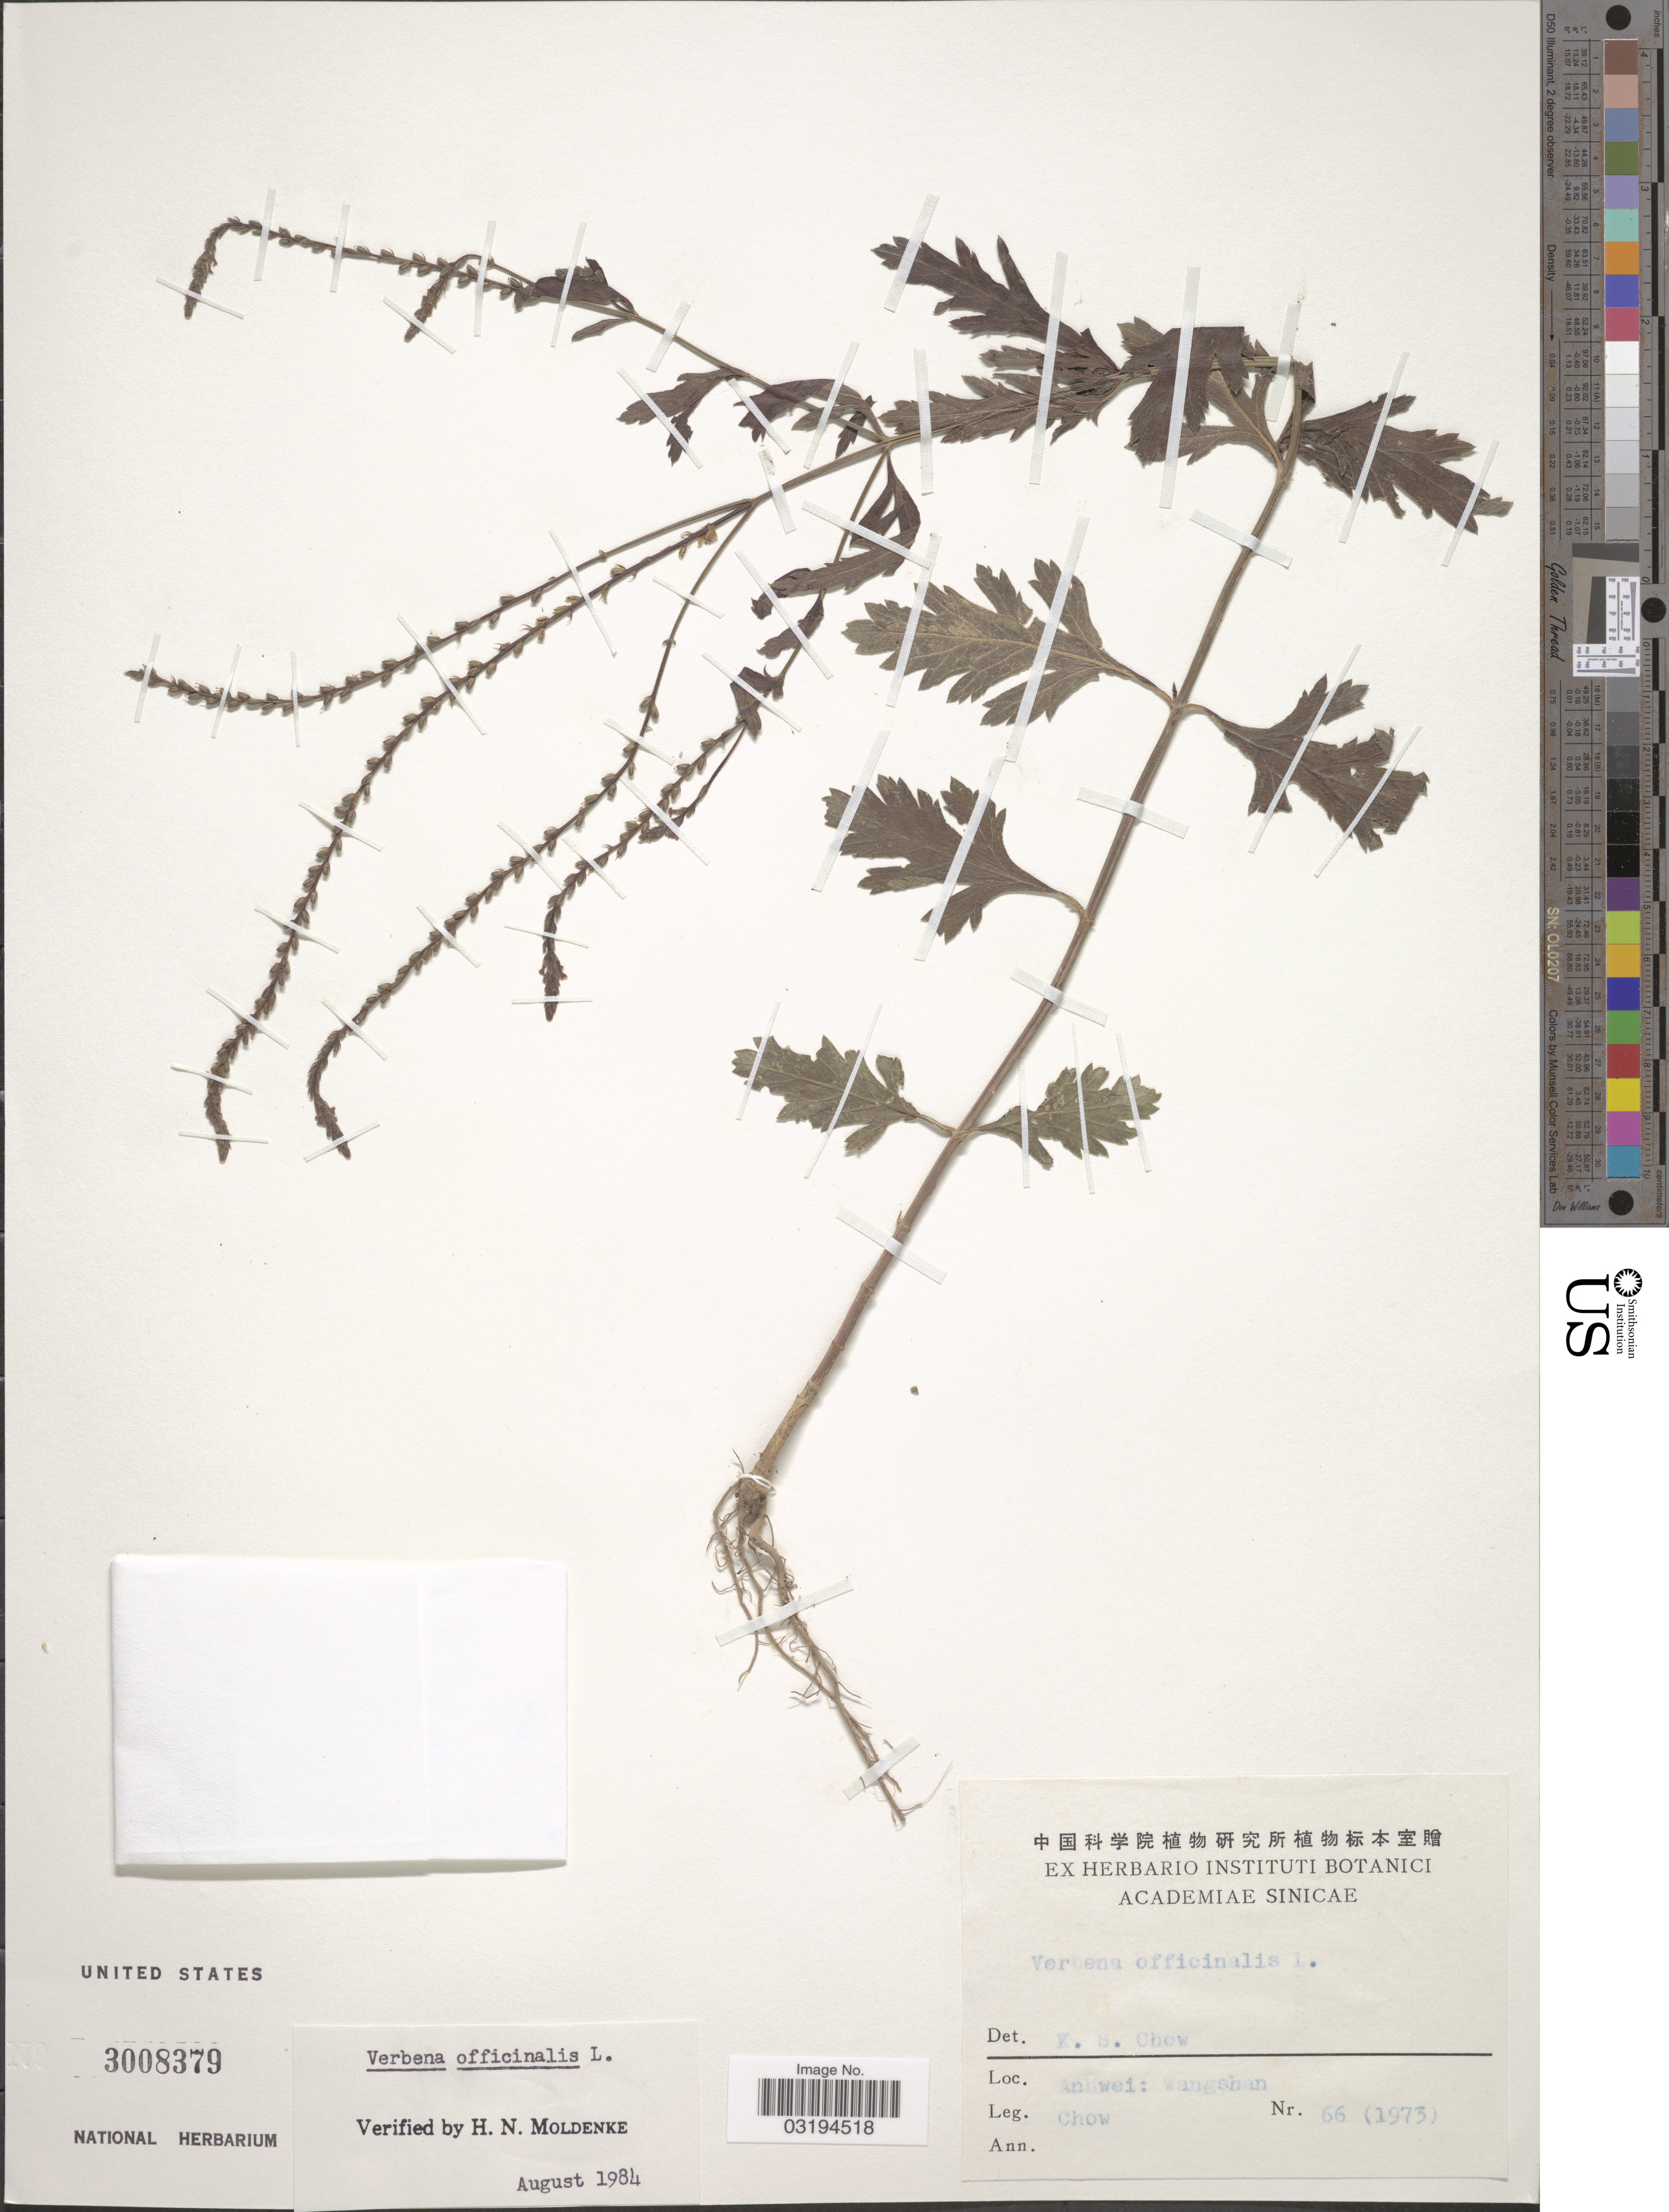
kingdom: Plantae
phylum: Tracheophyta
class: Magnoliopsida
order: Lamiales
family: Verbenaceae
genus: Verbena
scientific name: Verbena officinalis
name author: L.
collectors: Chow, --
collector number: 66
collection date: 1973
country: China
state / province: Anhui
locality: Anhwei: Wangshan.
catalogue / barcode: US 3008379